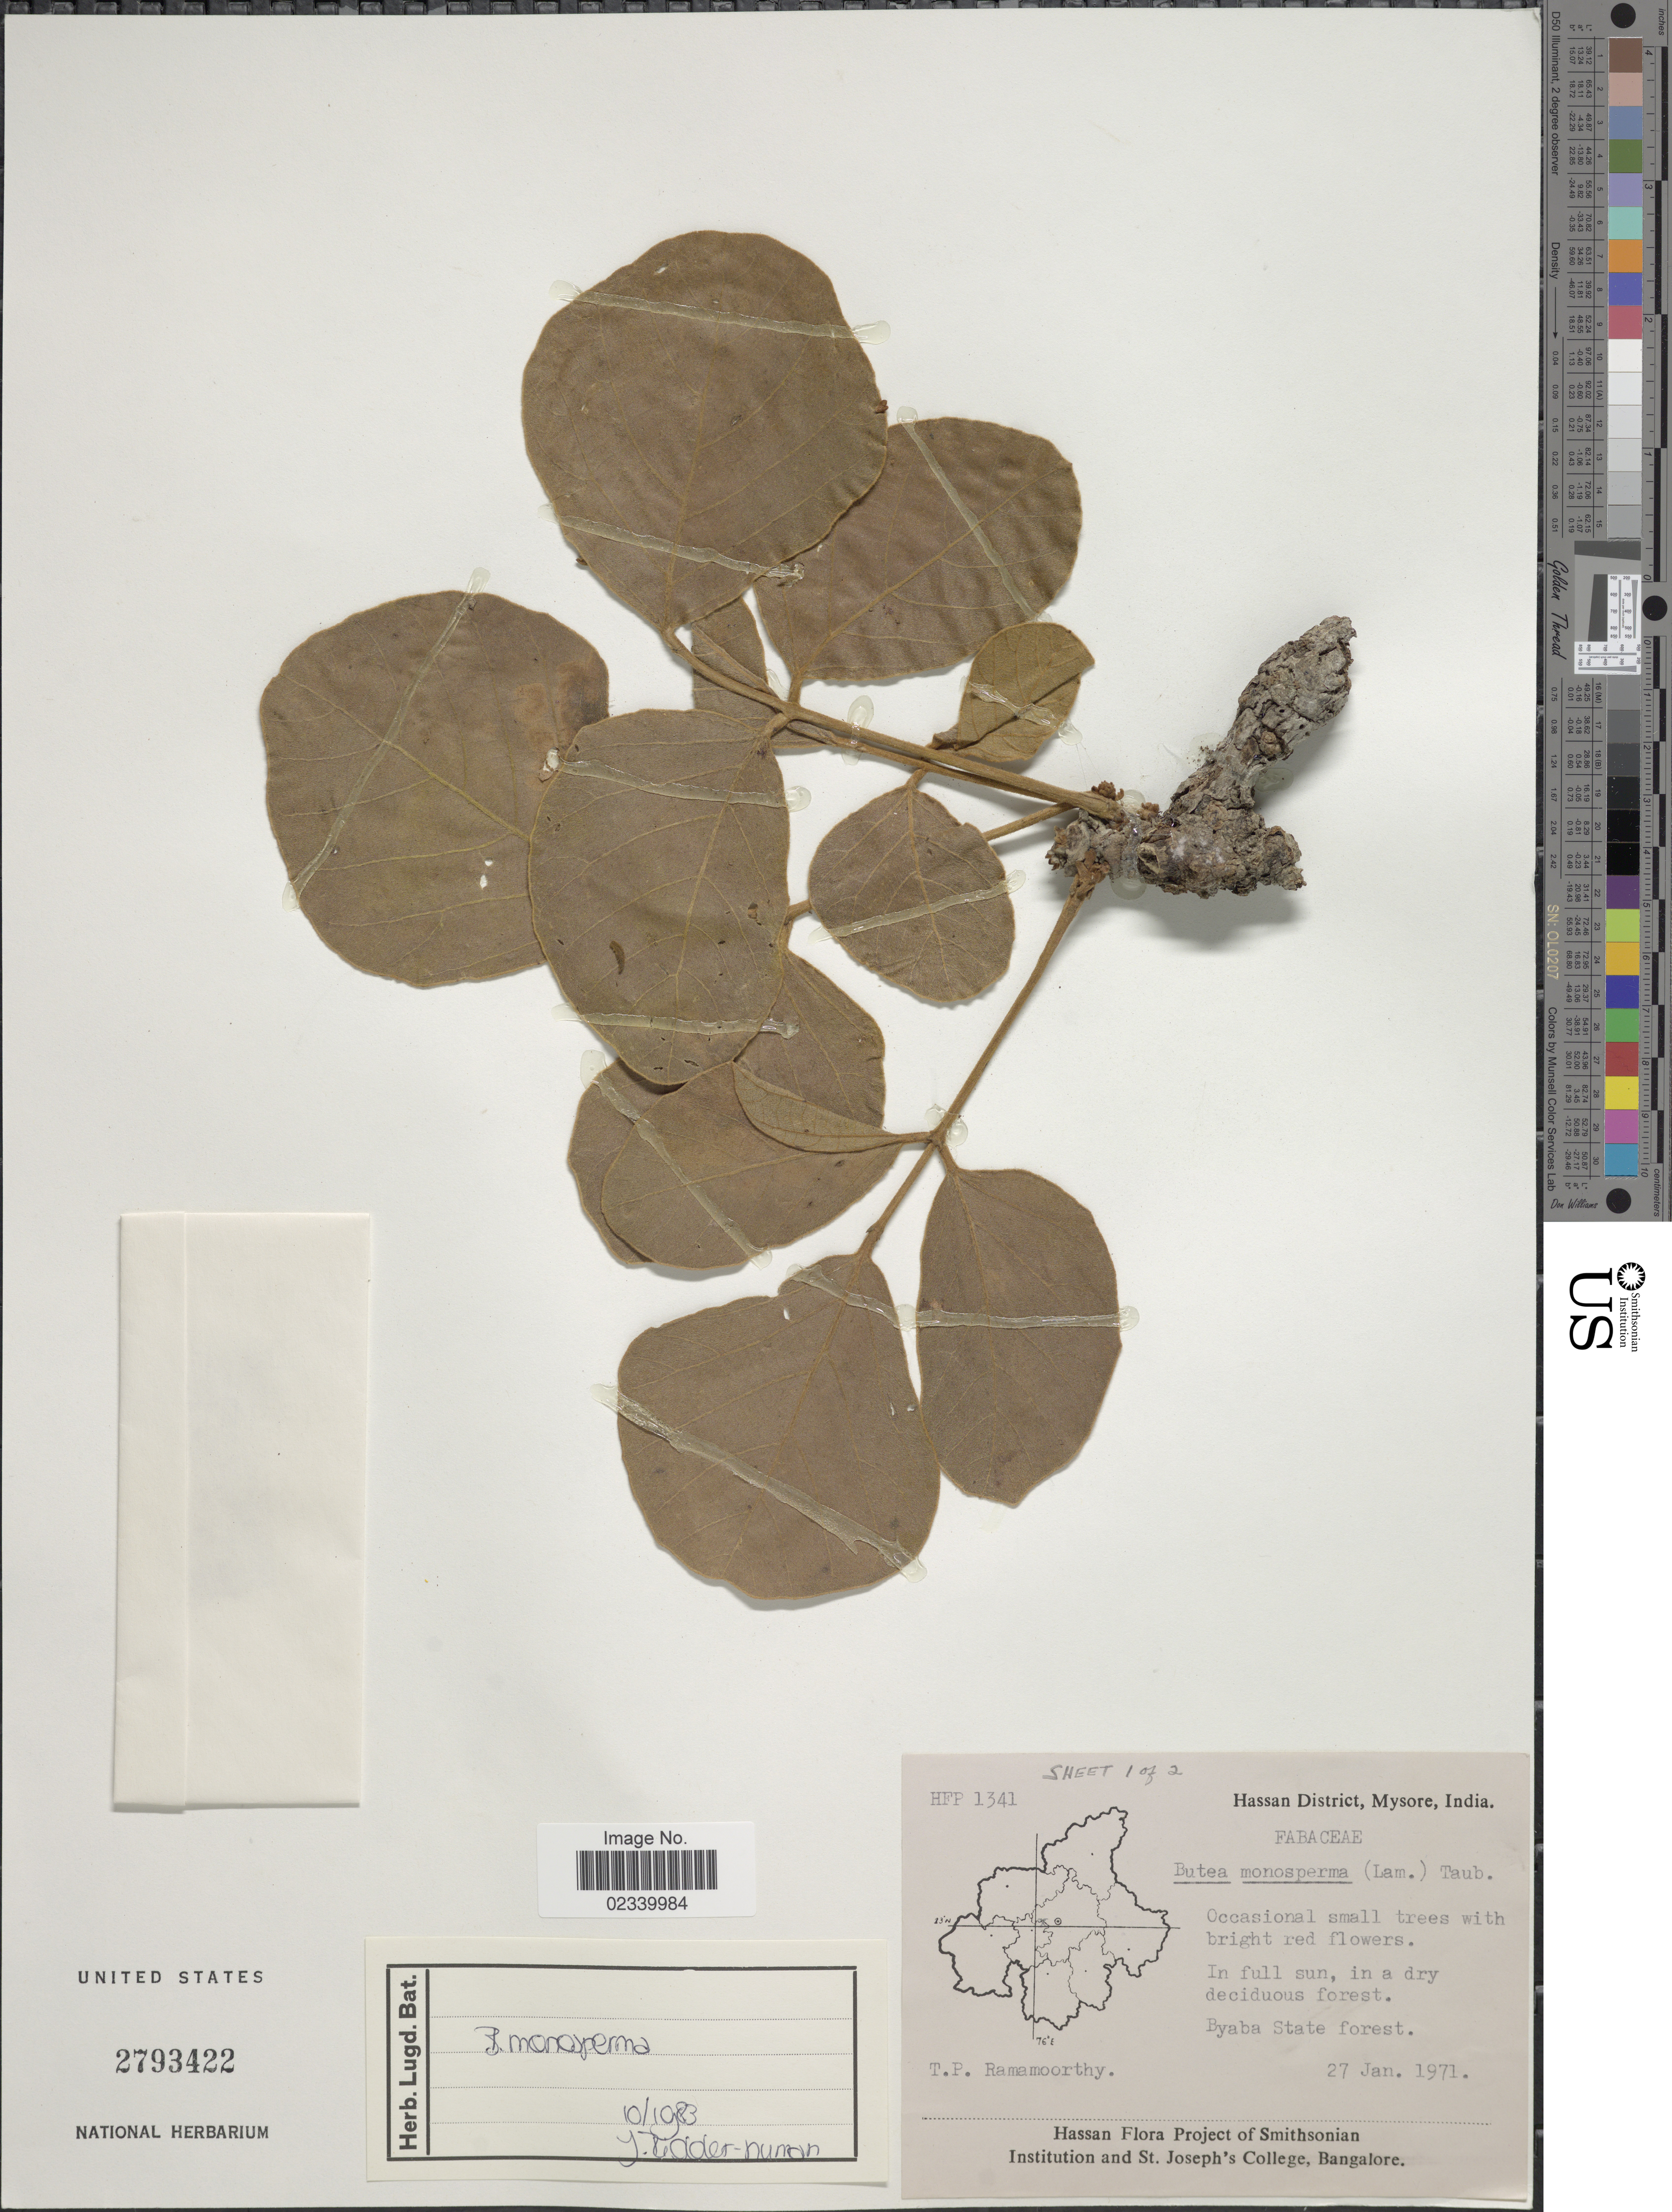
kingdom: Plantae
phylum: Tracheophyta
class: Magnoliopsida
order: Fabales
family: Fabaceae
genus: Butea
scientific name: Butea monosperma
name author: (Lam.) Taub.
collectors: T. P. Ramamoorthy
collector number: HFP 1341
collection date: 1971-01-27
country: India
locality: Hassan District, Mysore, In full sun, in a dry deciduous forest, Byaba State Forest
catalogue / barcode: US 2793422